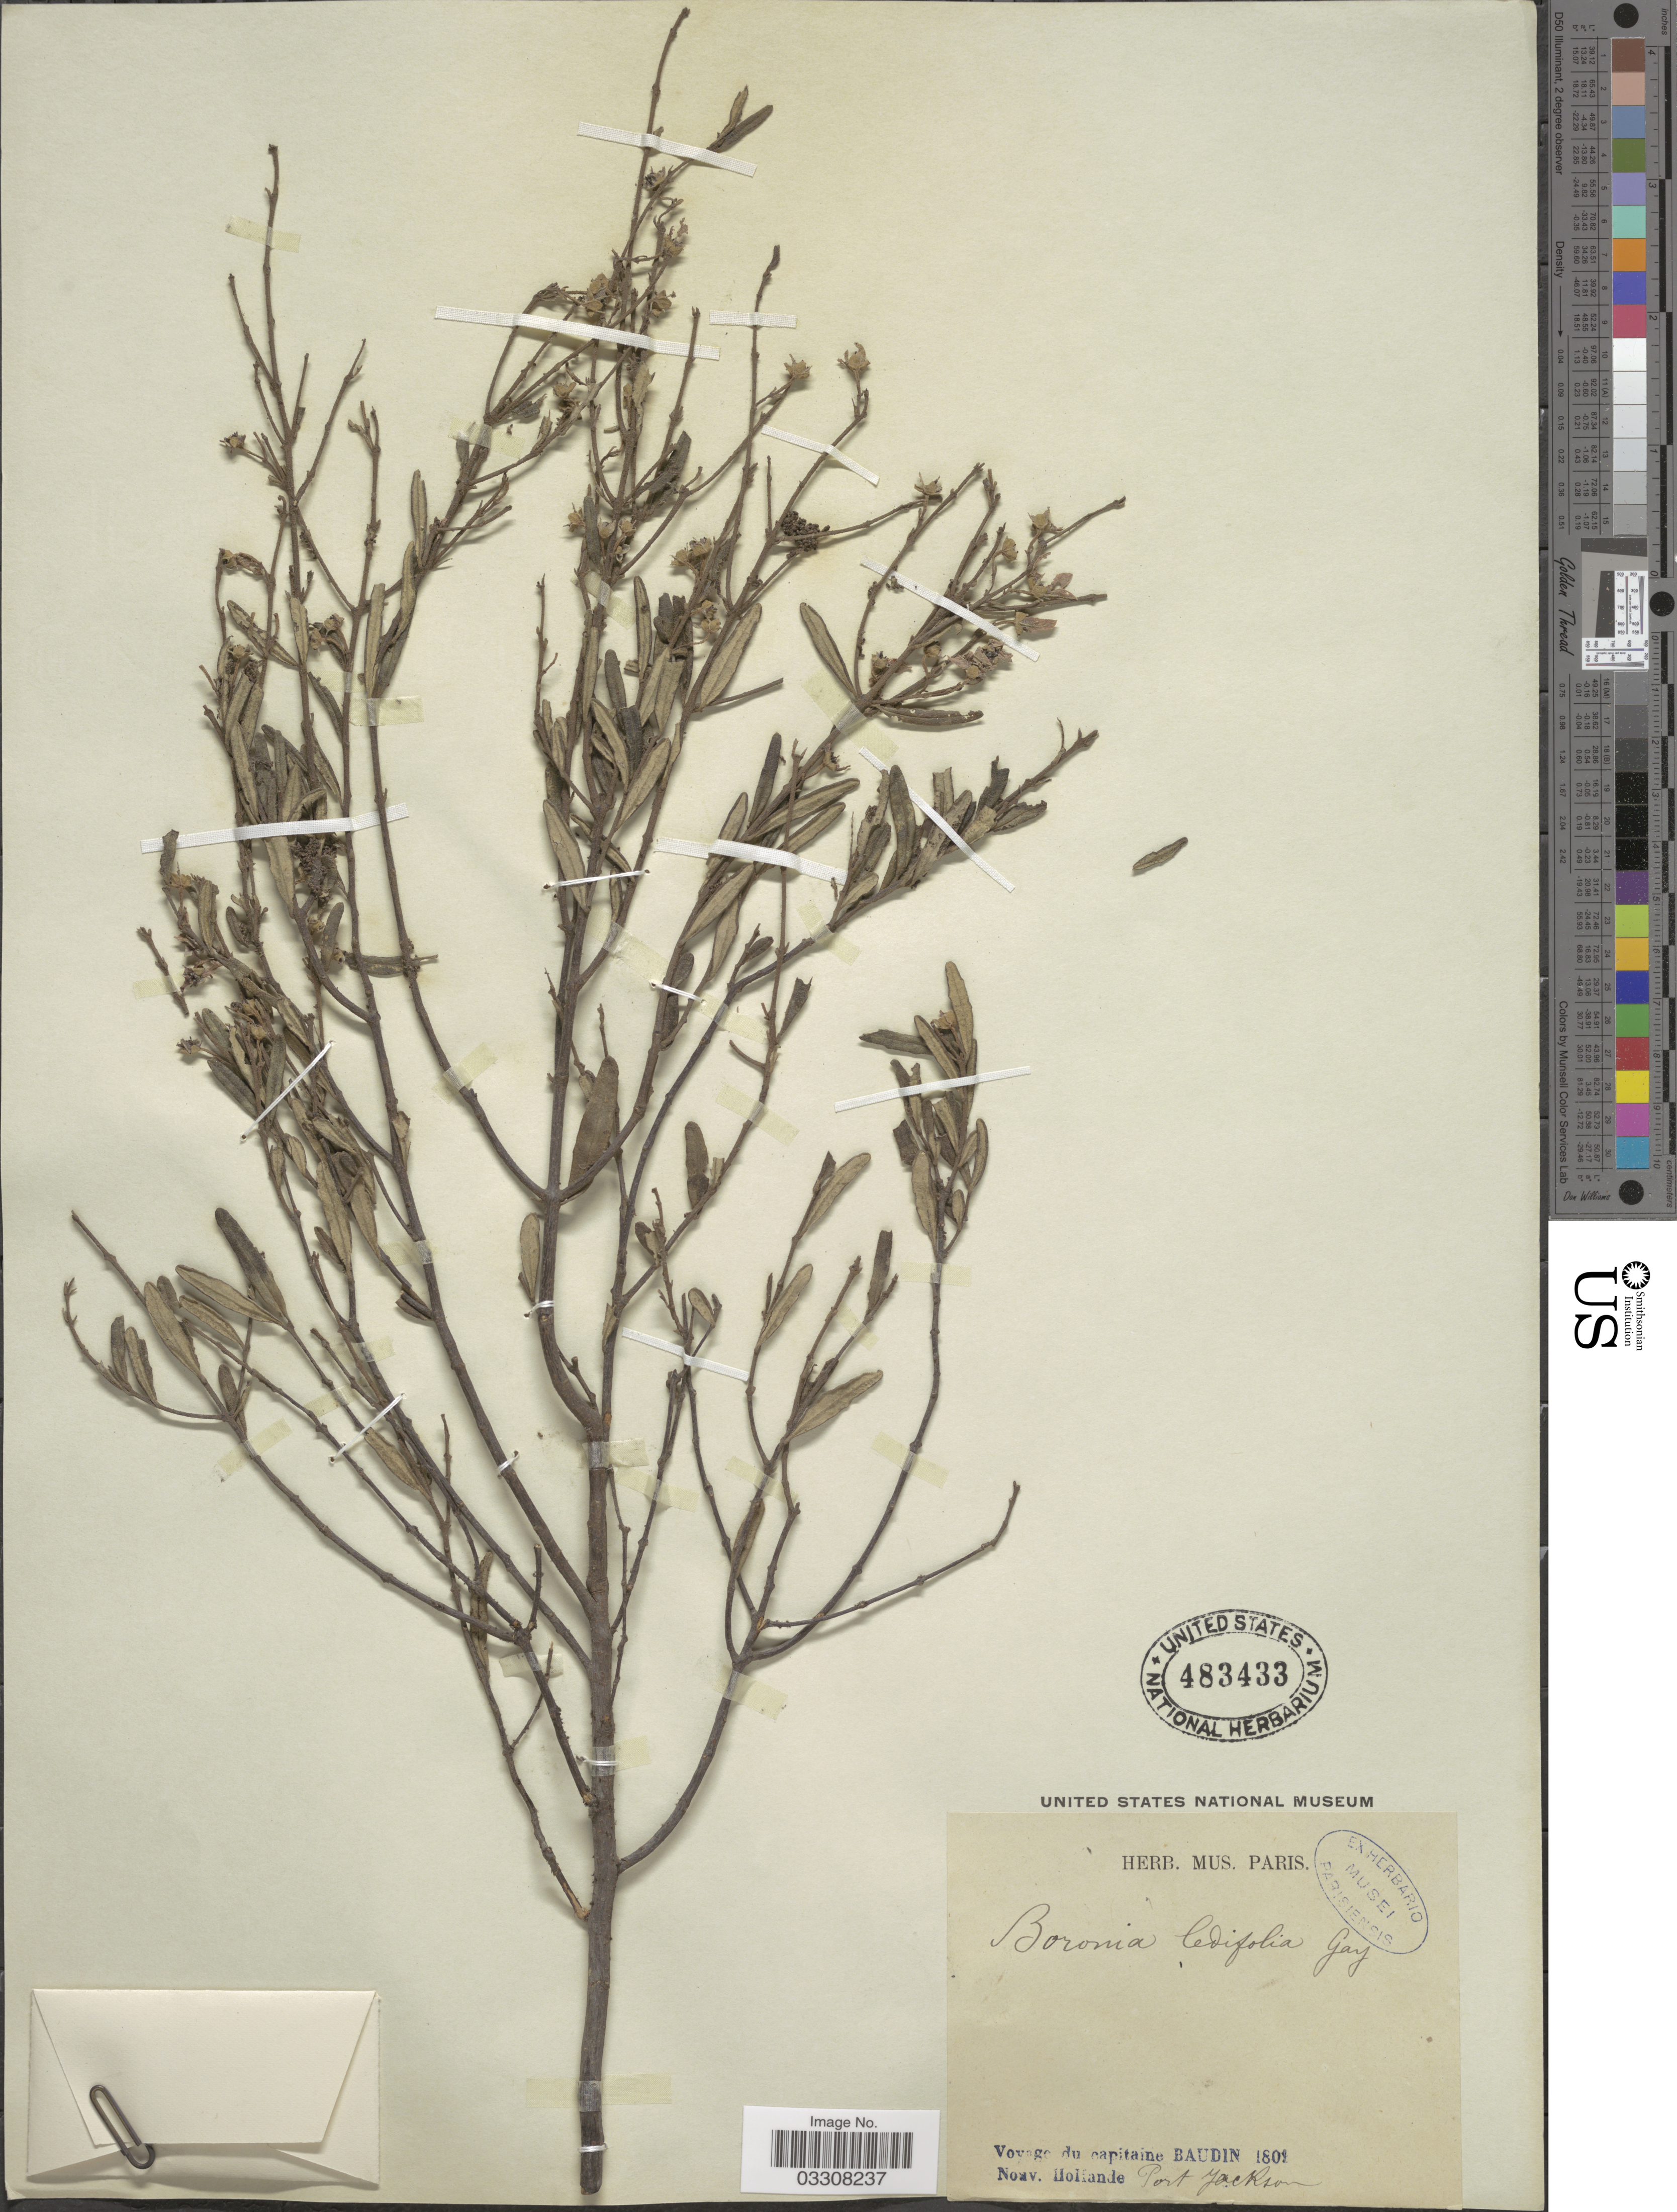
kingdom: Plantae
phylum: Tracheophyta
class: Magnoliopsida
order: Sapindales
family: Rutaceae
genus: Boronia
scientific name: Boronia ledifolia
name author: (Vent.) DC.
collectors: T. Baudin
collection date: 1801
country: Australia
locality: Nouv. Hollande. Port Jackson.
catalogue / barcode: US 483433